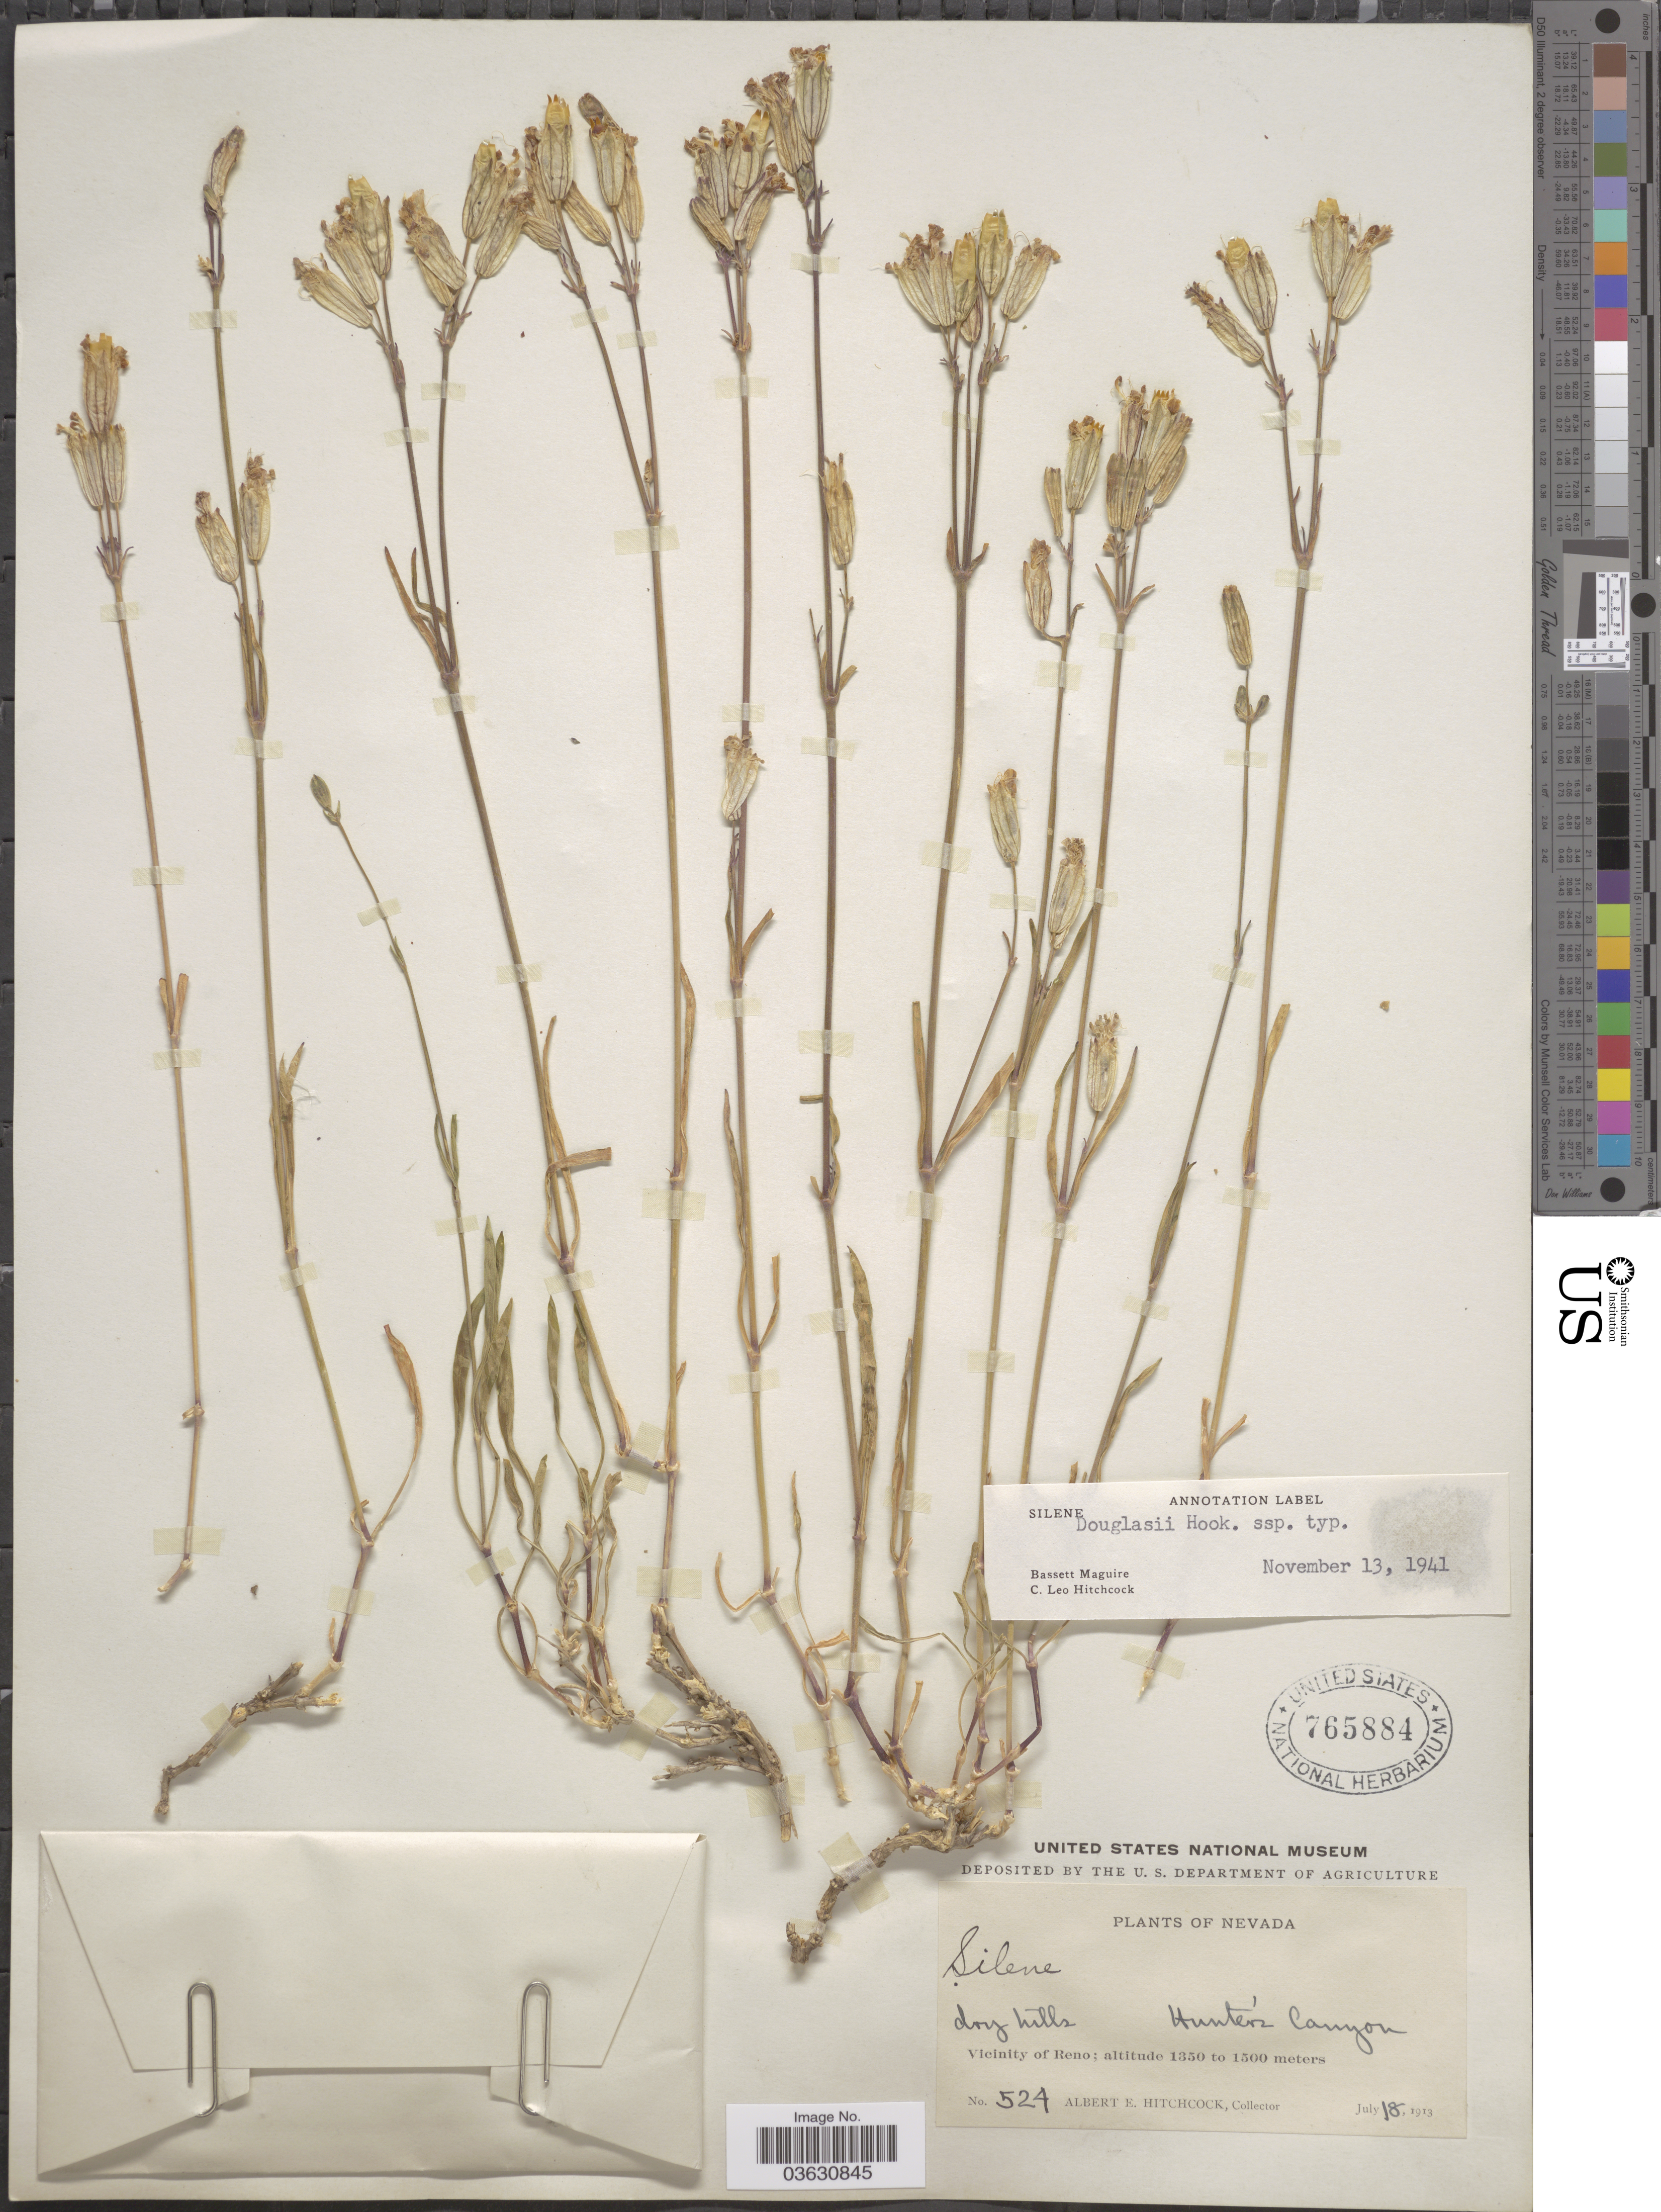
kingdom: Plantae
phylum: Tracheophyta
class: Magnoliopsida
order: Caryophyllales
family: Caryophyllaceae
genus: Silene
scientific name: Silene douglasii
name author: Hook.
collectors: A. Hitchcock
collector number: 524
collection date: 1913-07-18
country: United States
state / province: Nevada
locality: Hunter's Canyon, Vicinity of Reno.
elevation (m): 1350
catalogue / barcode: US 765884